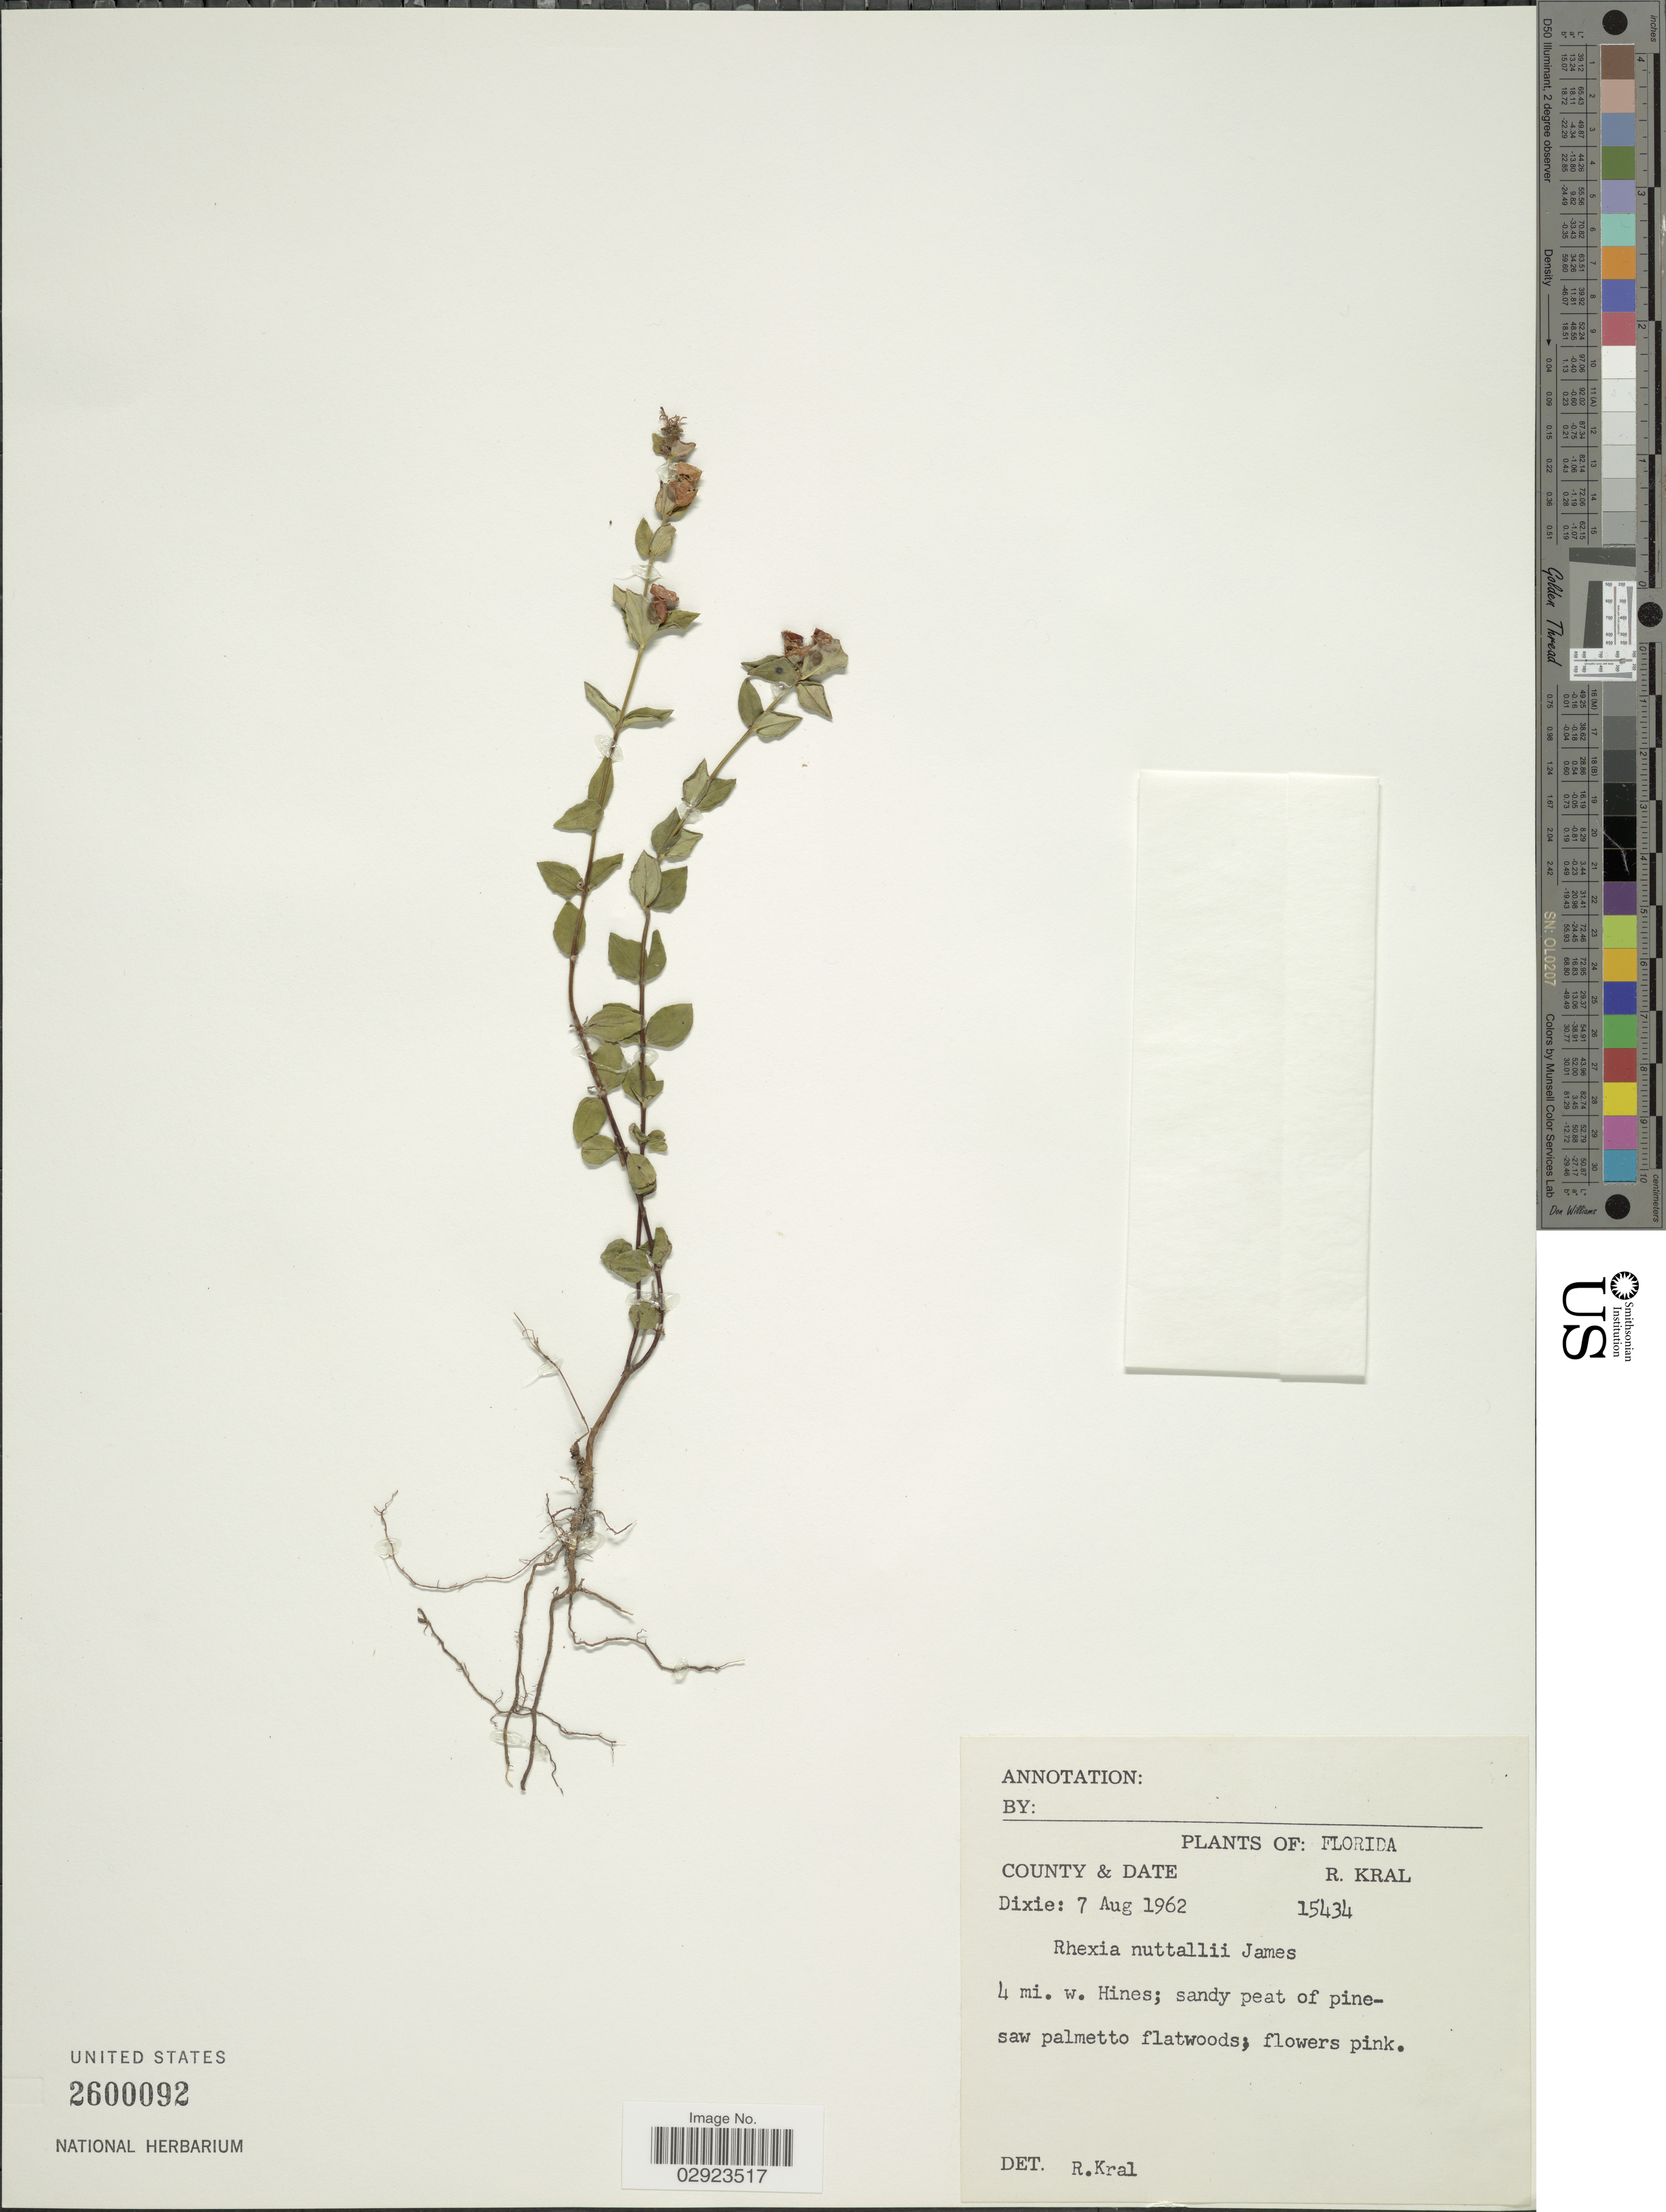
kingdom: Plantae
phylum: Tracheophyta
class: Magnoliopsida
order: Myrtales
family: Melastomataceae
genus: Rhexia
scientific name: Rhexia nuttallii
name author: C.W. James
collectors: R. Kral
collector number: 15434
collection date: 1962-08-07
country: United States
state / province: Florida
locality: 4 mi. w. Hines.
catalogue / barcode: US 2600092